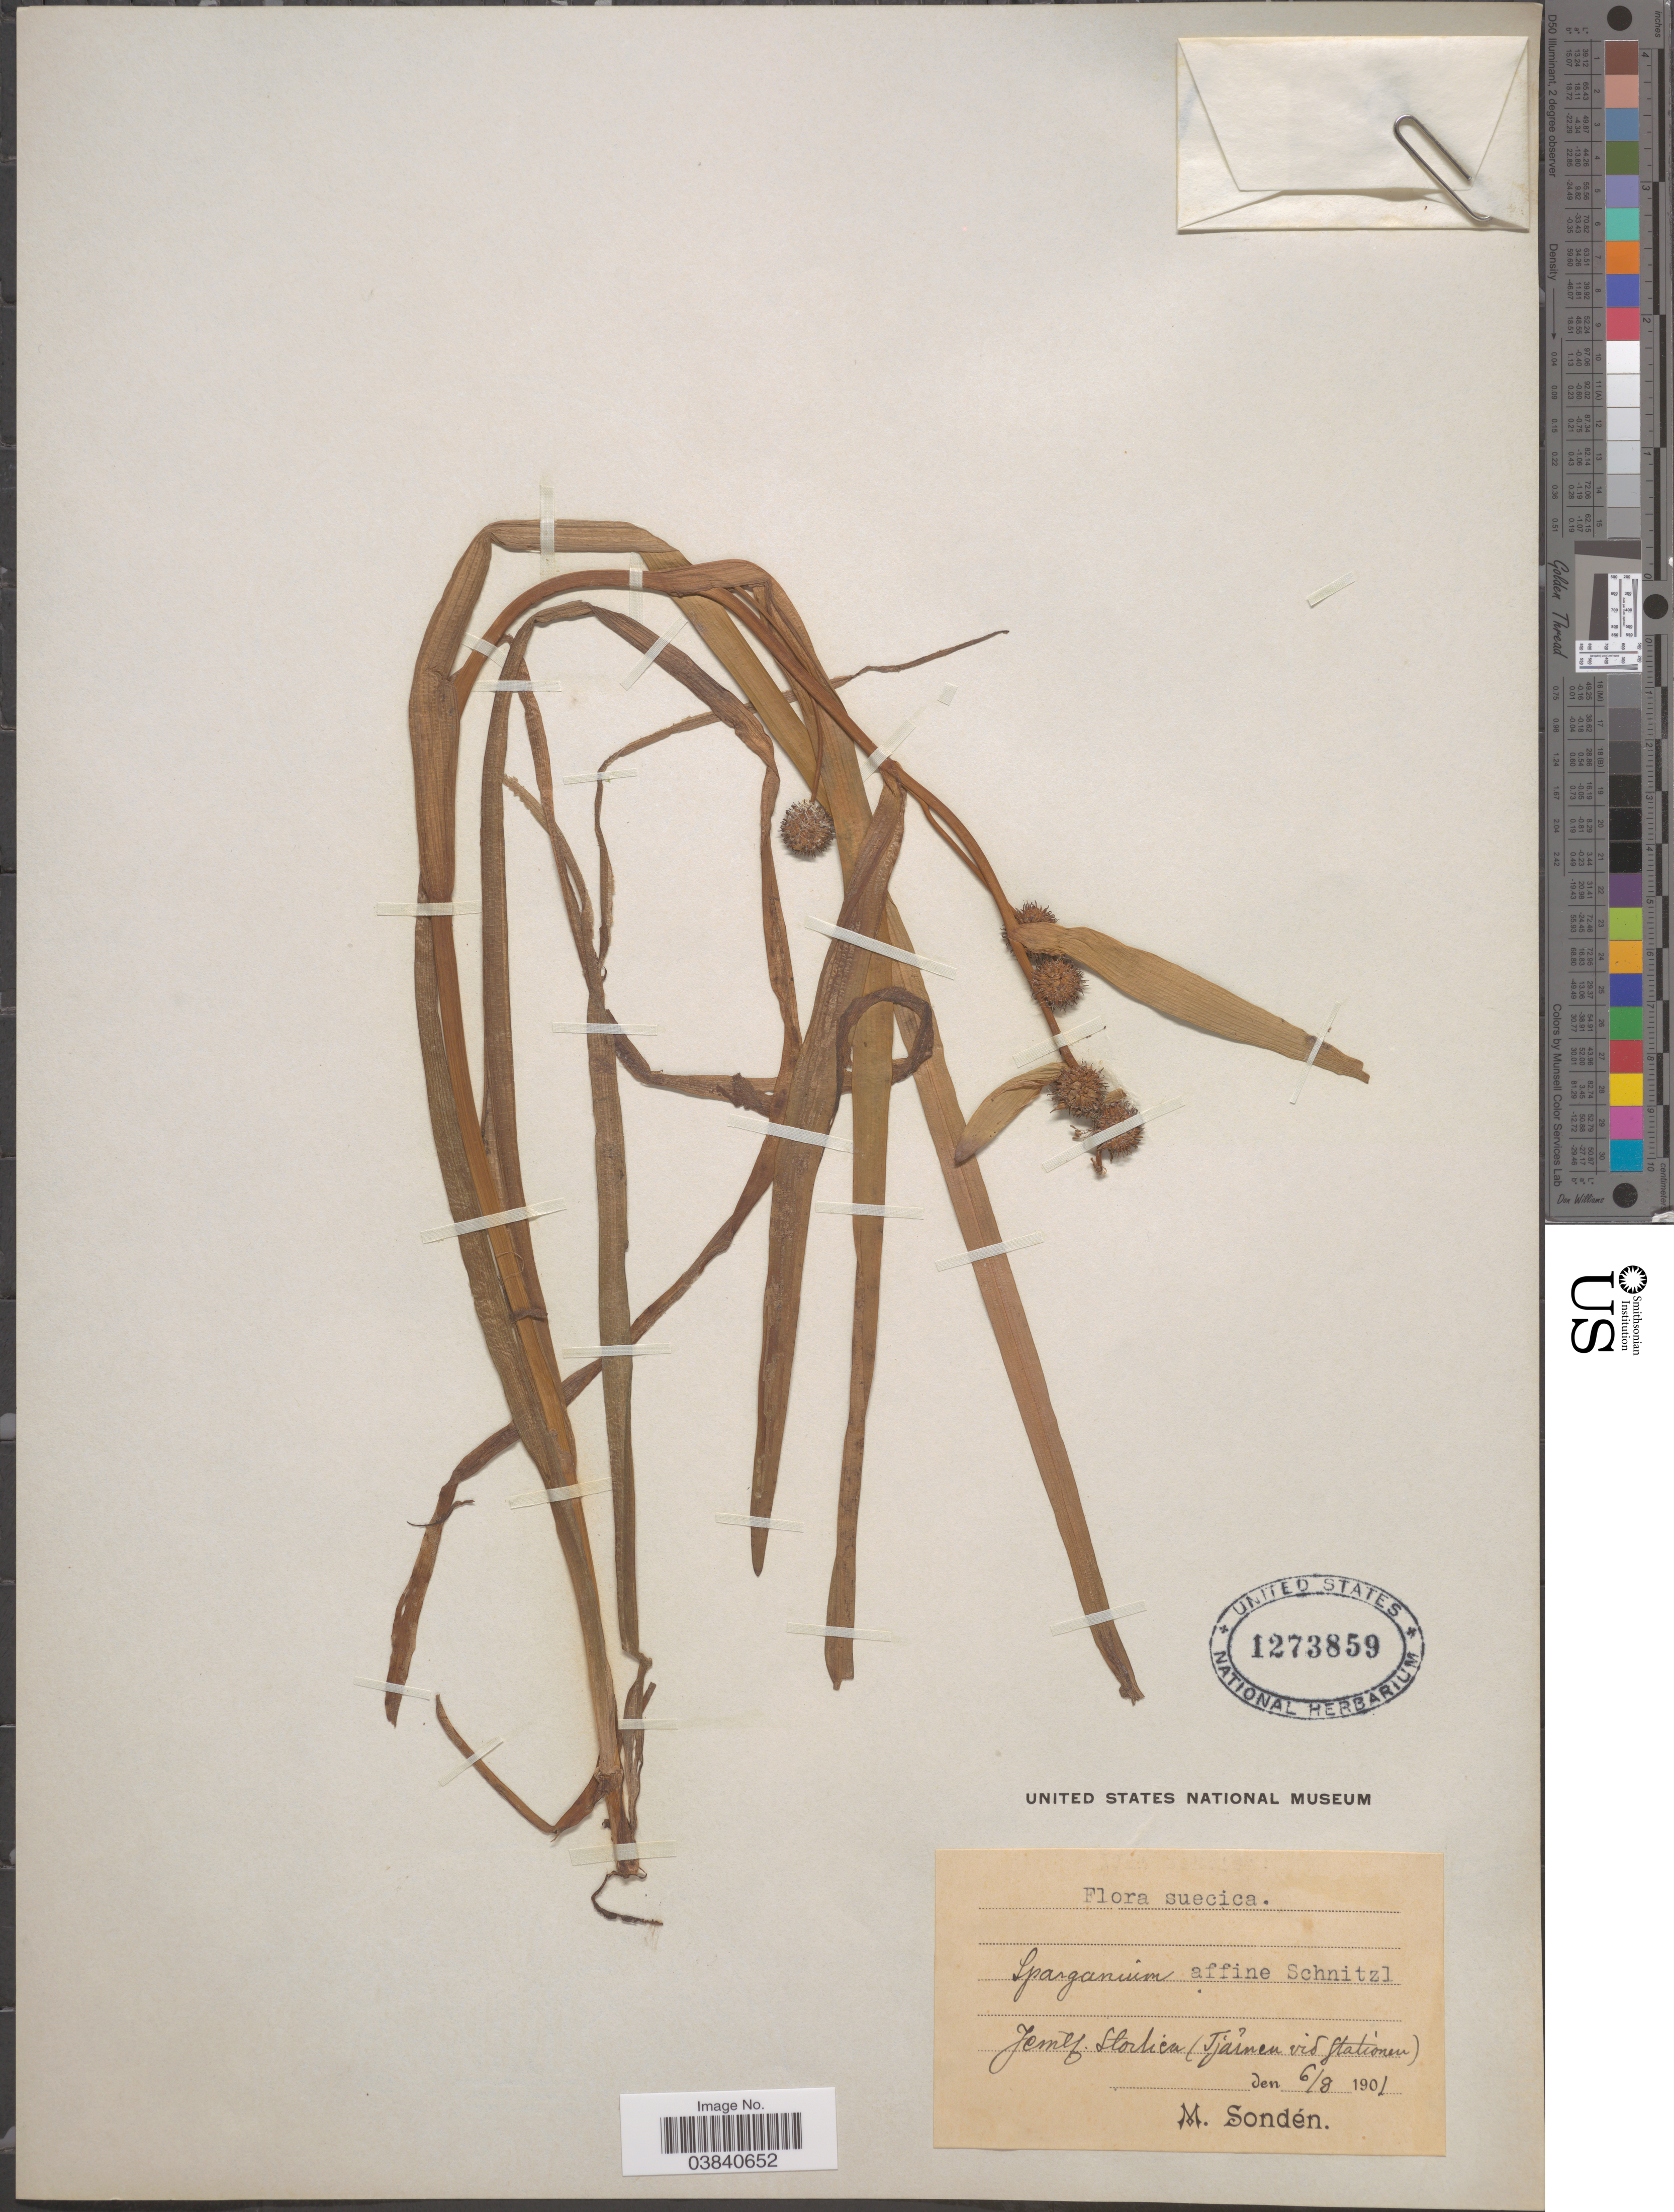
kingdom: Plantae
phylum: Tracheophyta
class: Liliopsida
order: Poales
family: Typhaceae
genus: Sparganium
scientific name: Sparganium affine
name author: Schnizl.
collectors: M. Sondén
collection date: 1901-08-06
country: Sweden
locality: Suecica. Jemtl. Storlien (Tjarnen vid Stationen).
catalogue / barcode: US 1273859